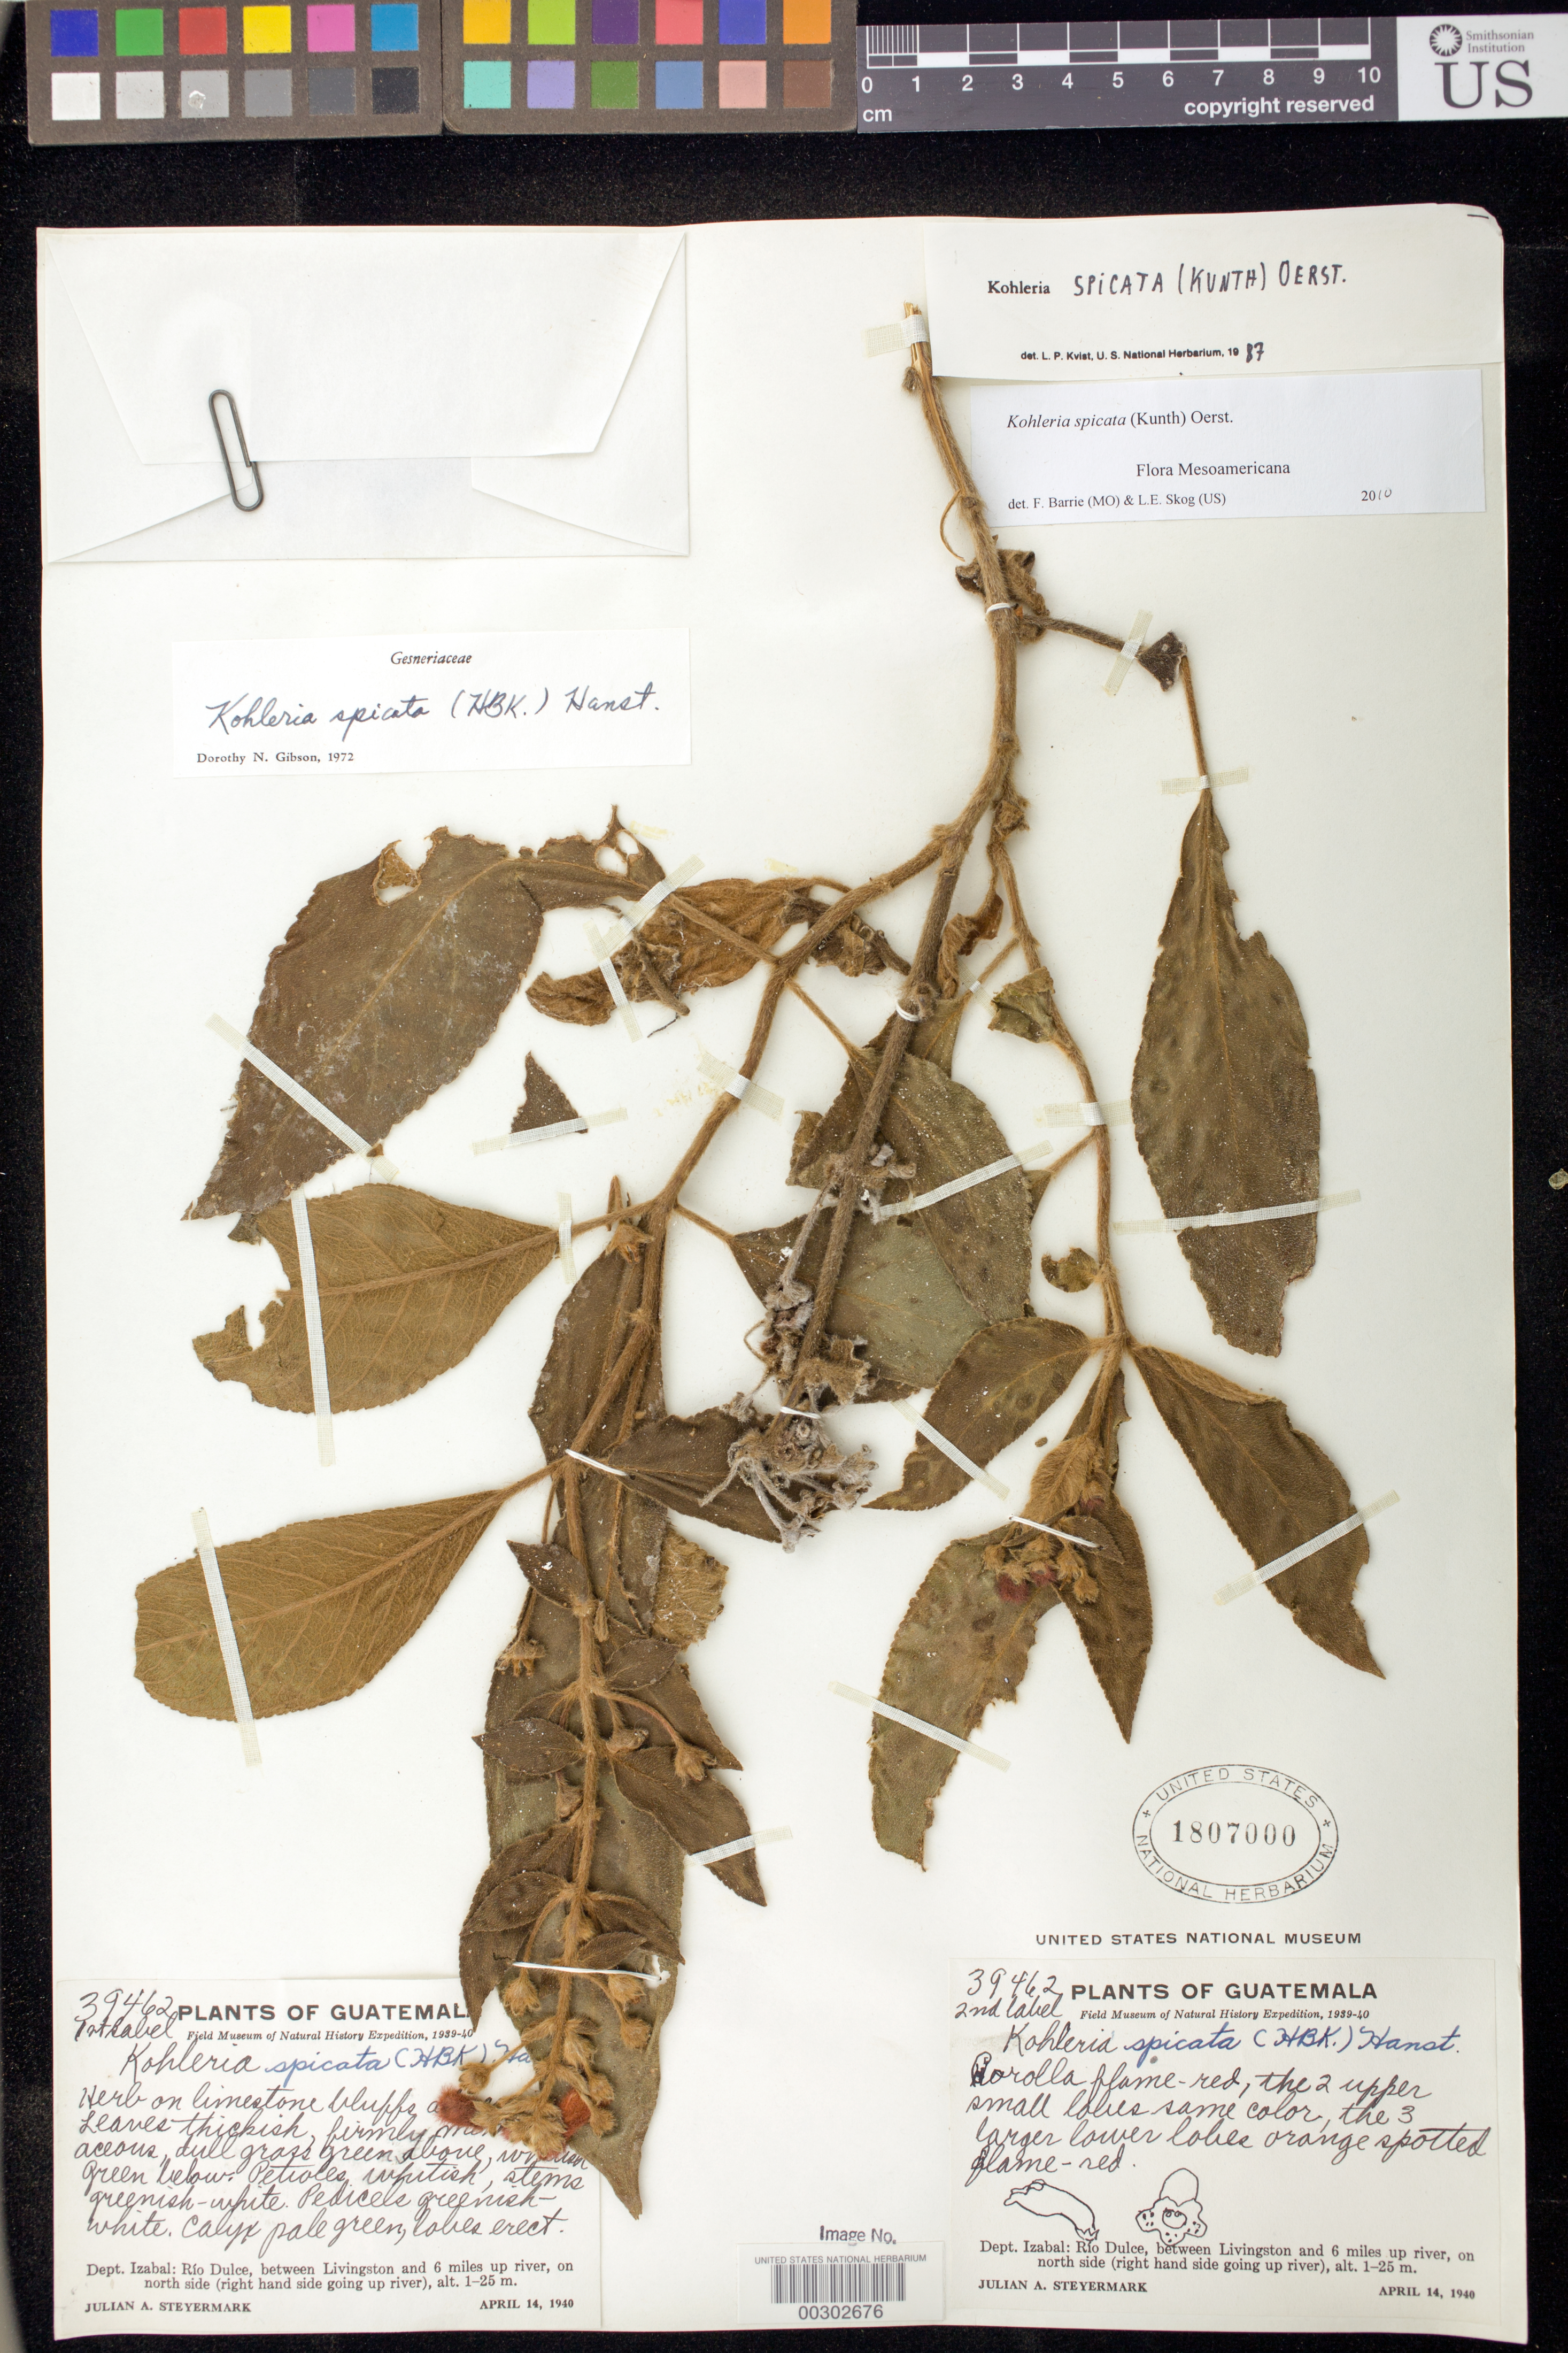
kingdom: Plantae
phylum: Tracheophyta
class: Magnoliopsida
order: Lamiales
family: Gesneriaceae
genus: Kohleria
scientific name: Kohleria spicata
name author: (Kunth) Oerst.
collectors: J. Steyermark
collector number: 39462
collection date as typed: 14 Apr 1940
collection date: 1940-04-14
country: Guatemala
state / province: Izabal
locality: Rio Dulce, between Livingston and 6 mi up river, on north side (right hand side going upriver)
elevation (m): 1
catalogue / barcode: US 1807000